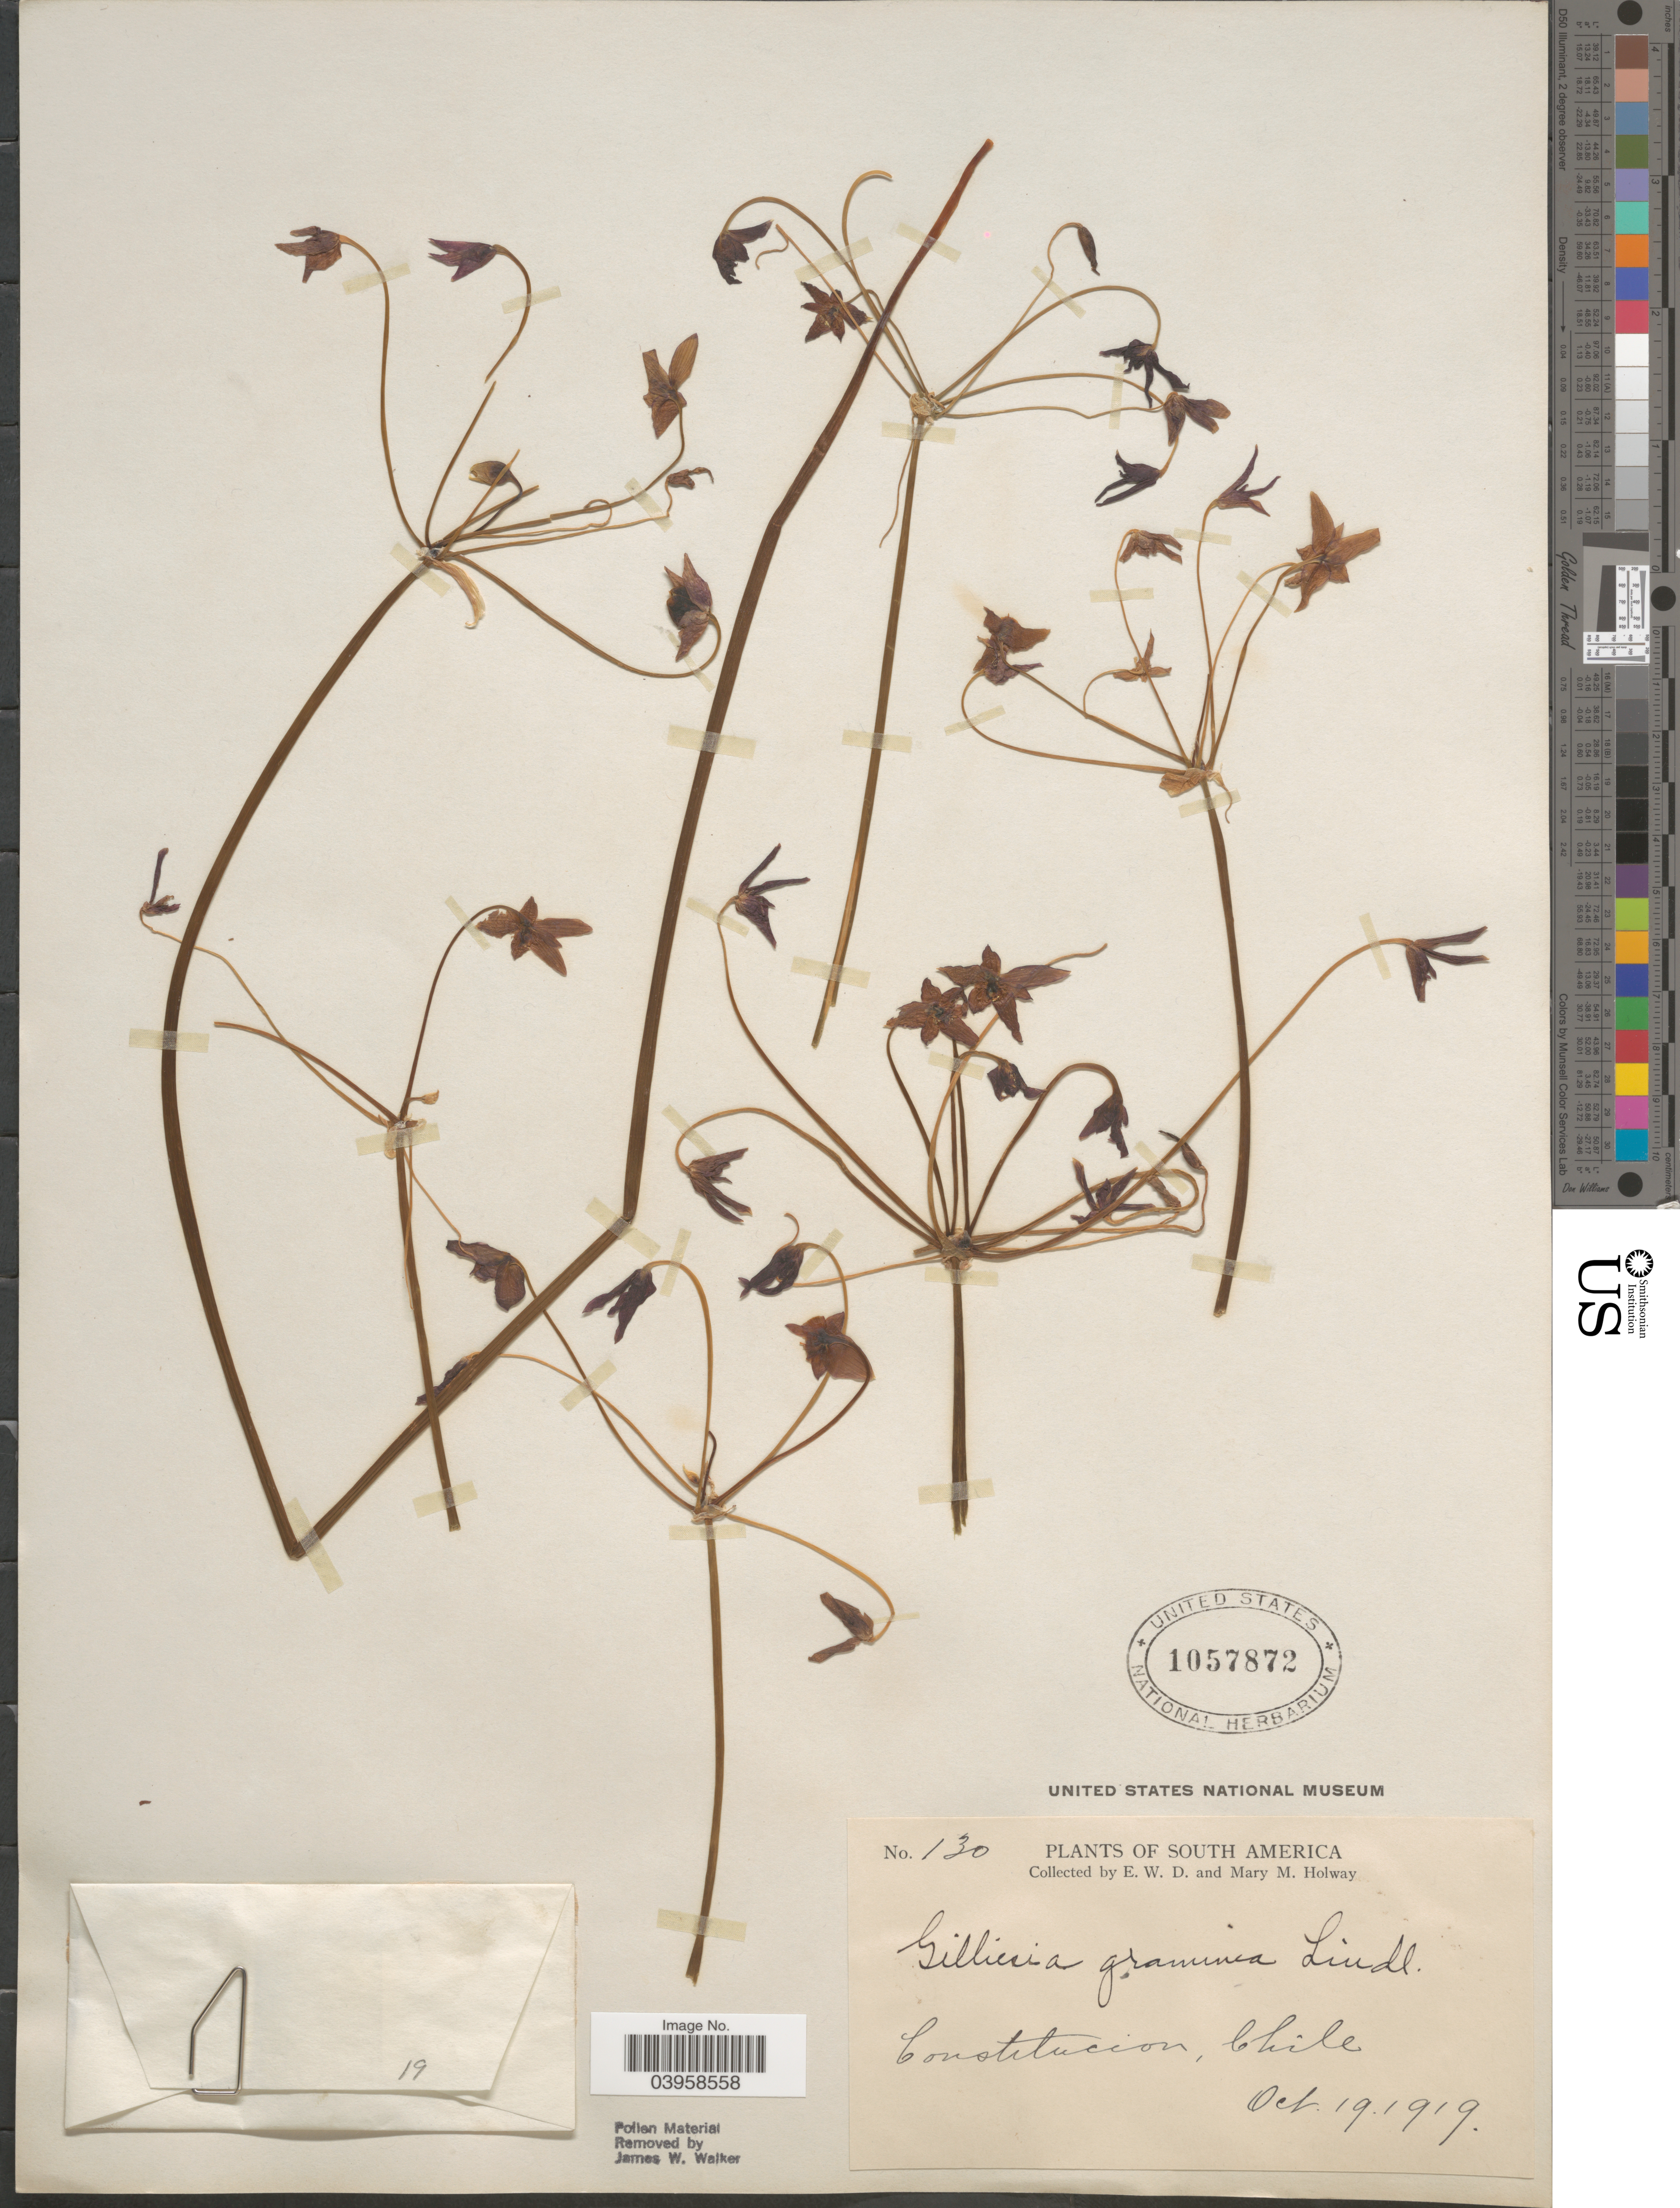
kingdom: Plantae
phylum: Tracheophyta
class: Liliopsida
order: Asparagales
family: Amaryllidaceae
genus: Gilliesia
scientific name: Gilliesia graminea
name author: Lindl.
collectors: E. W. D. Holway & M. M. Holway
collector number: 130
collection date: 1919-10-19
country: Chile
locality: Constitucion.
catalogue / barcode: US 1057872